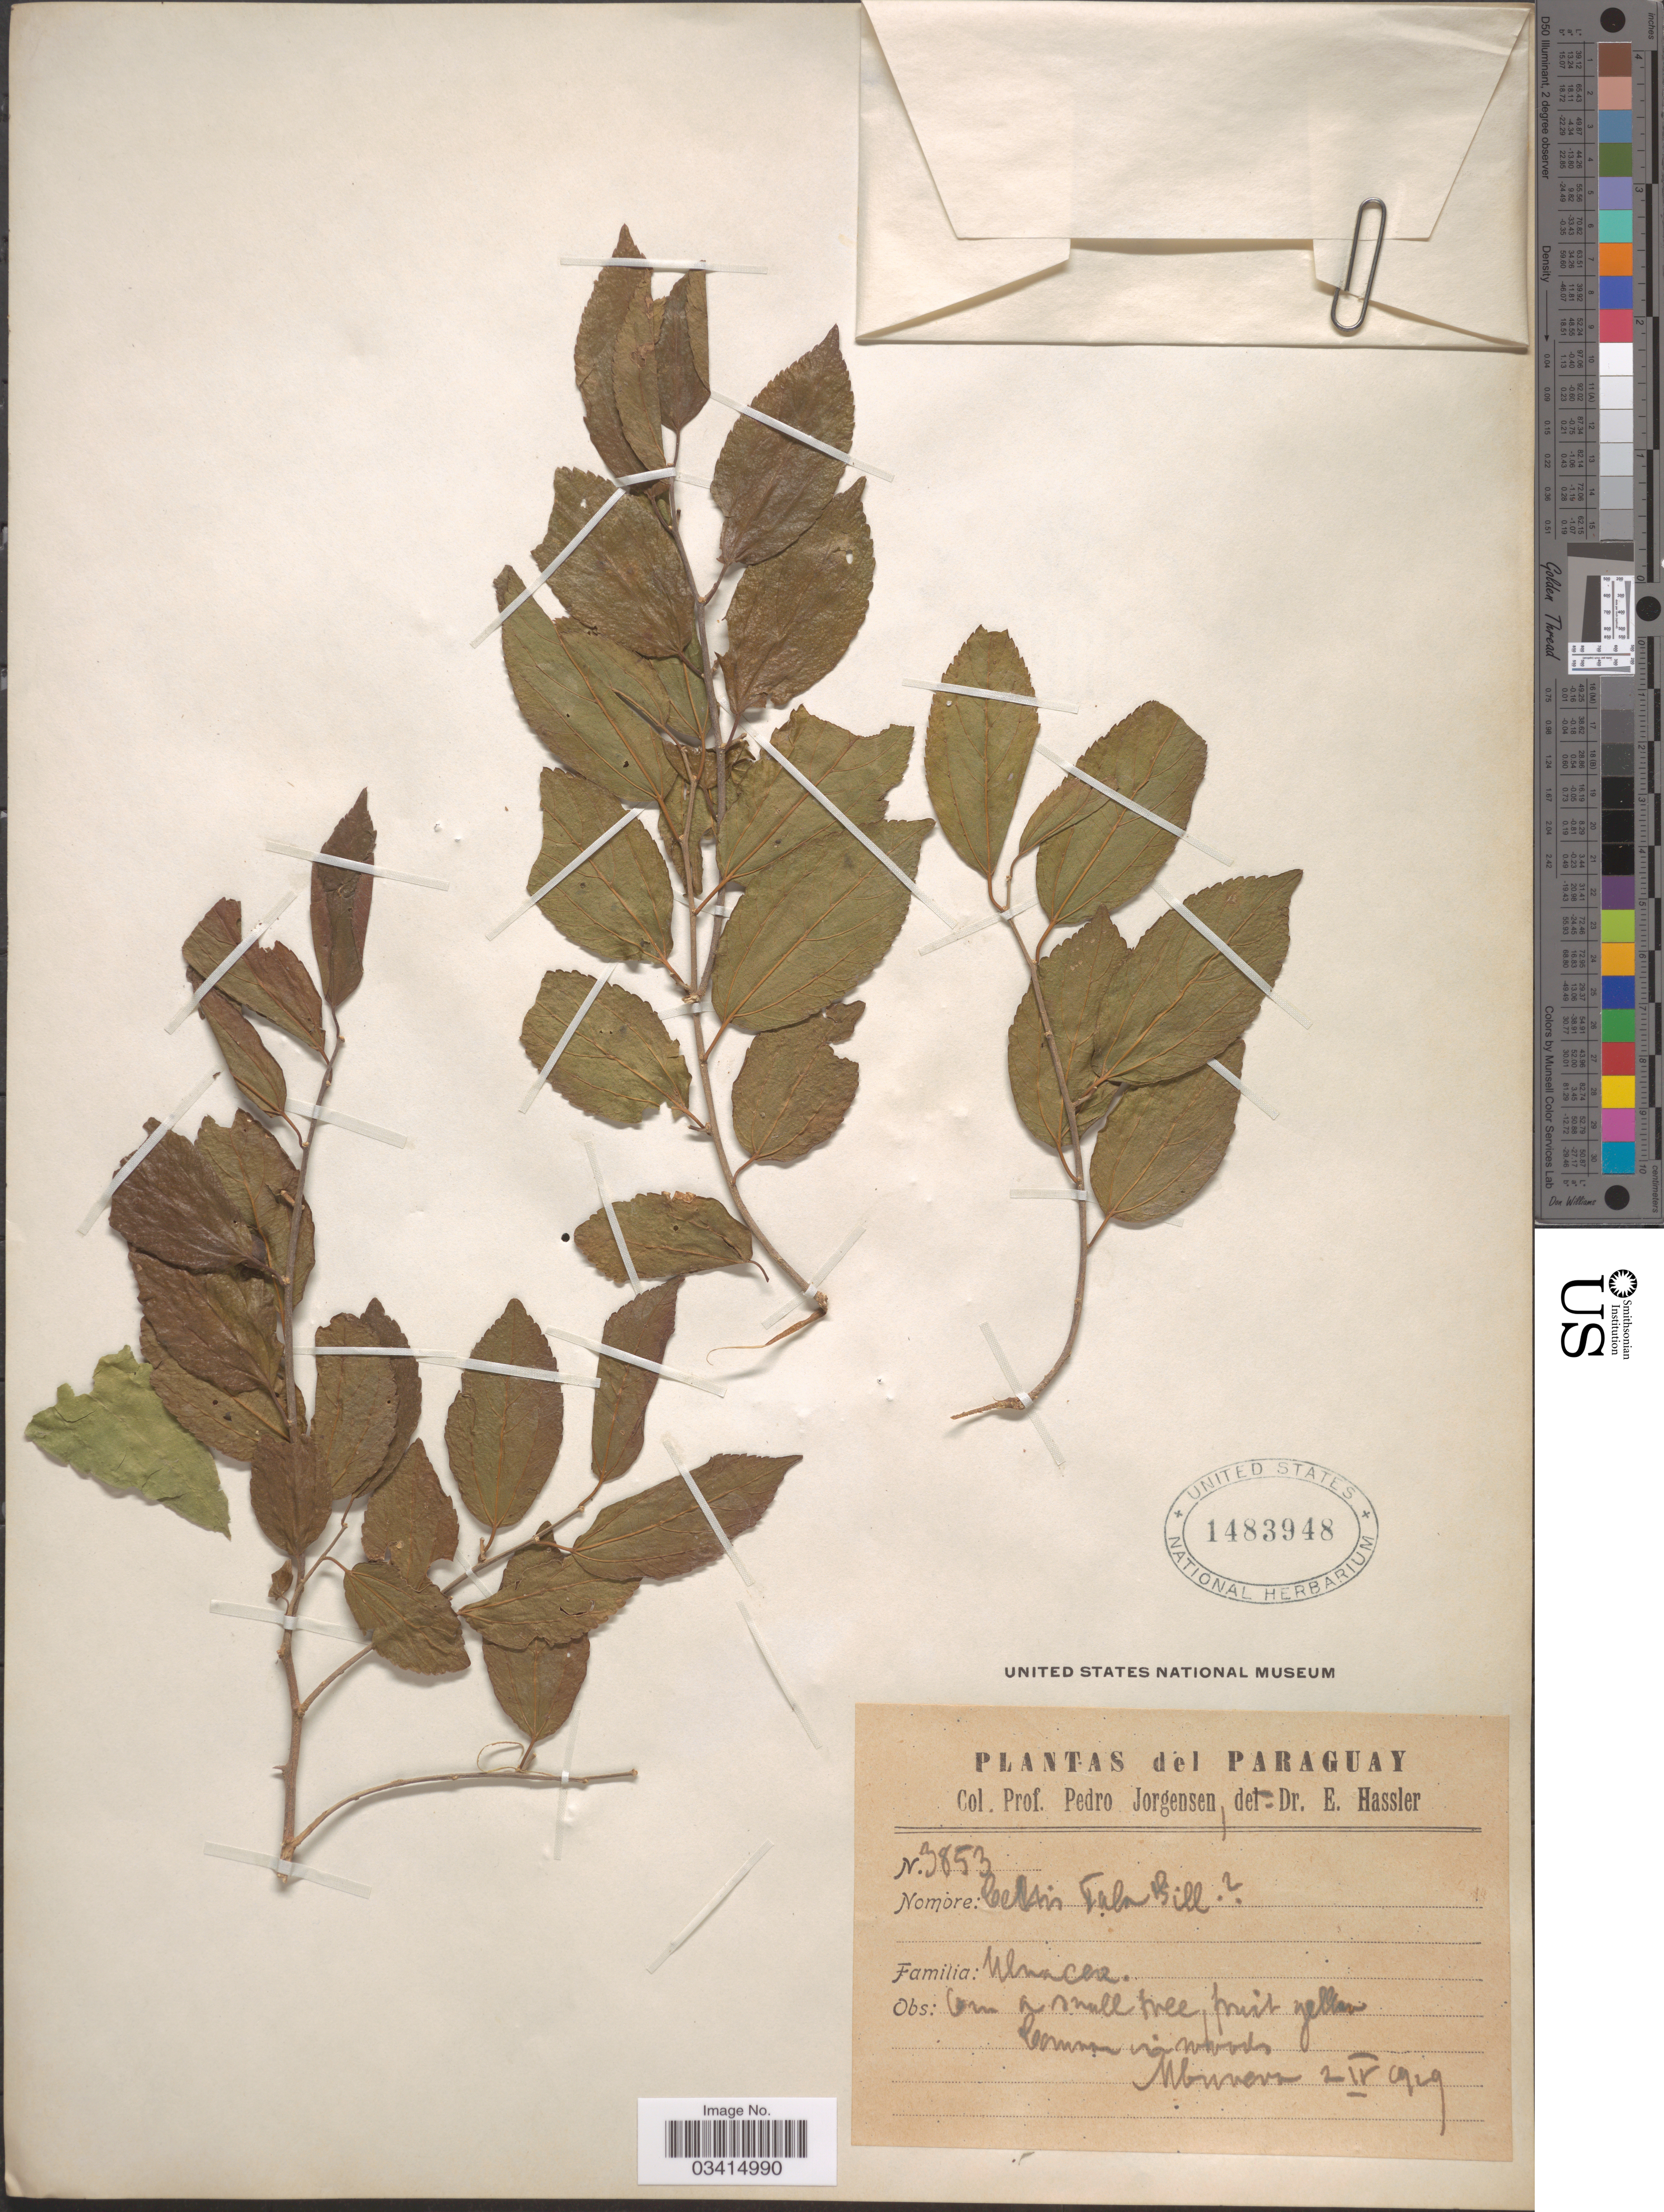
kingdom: Plantae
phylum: Tracheophyta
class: Magnoliopsida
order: Rosales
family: Cannabaceae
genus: Celtis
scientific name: Celtis sp.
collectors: P. Jörgensen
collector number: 3853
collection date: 1929-04-02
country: Paraguay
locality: Ubuneva [interpreted].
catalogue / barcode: US 1483948